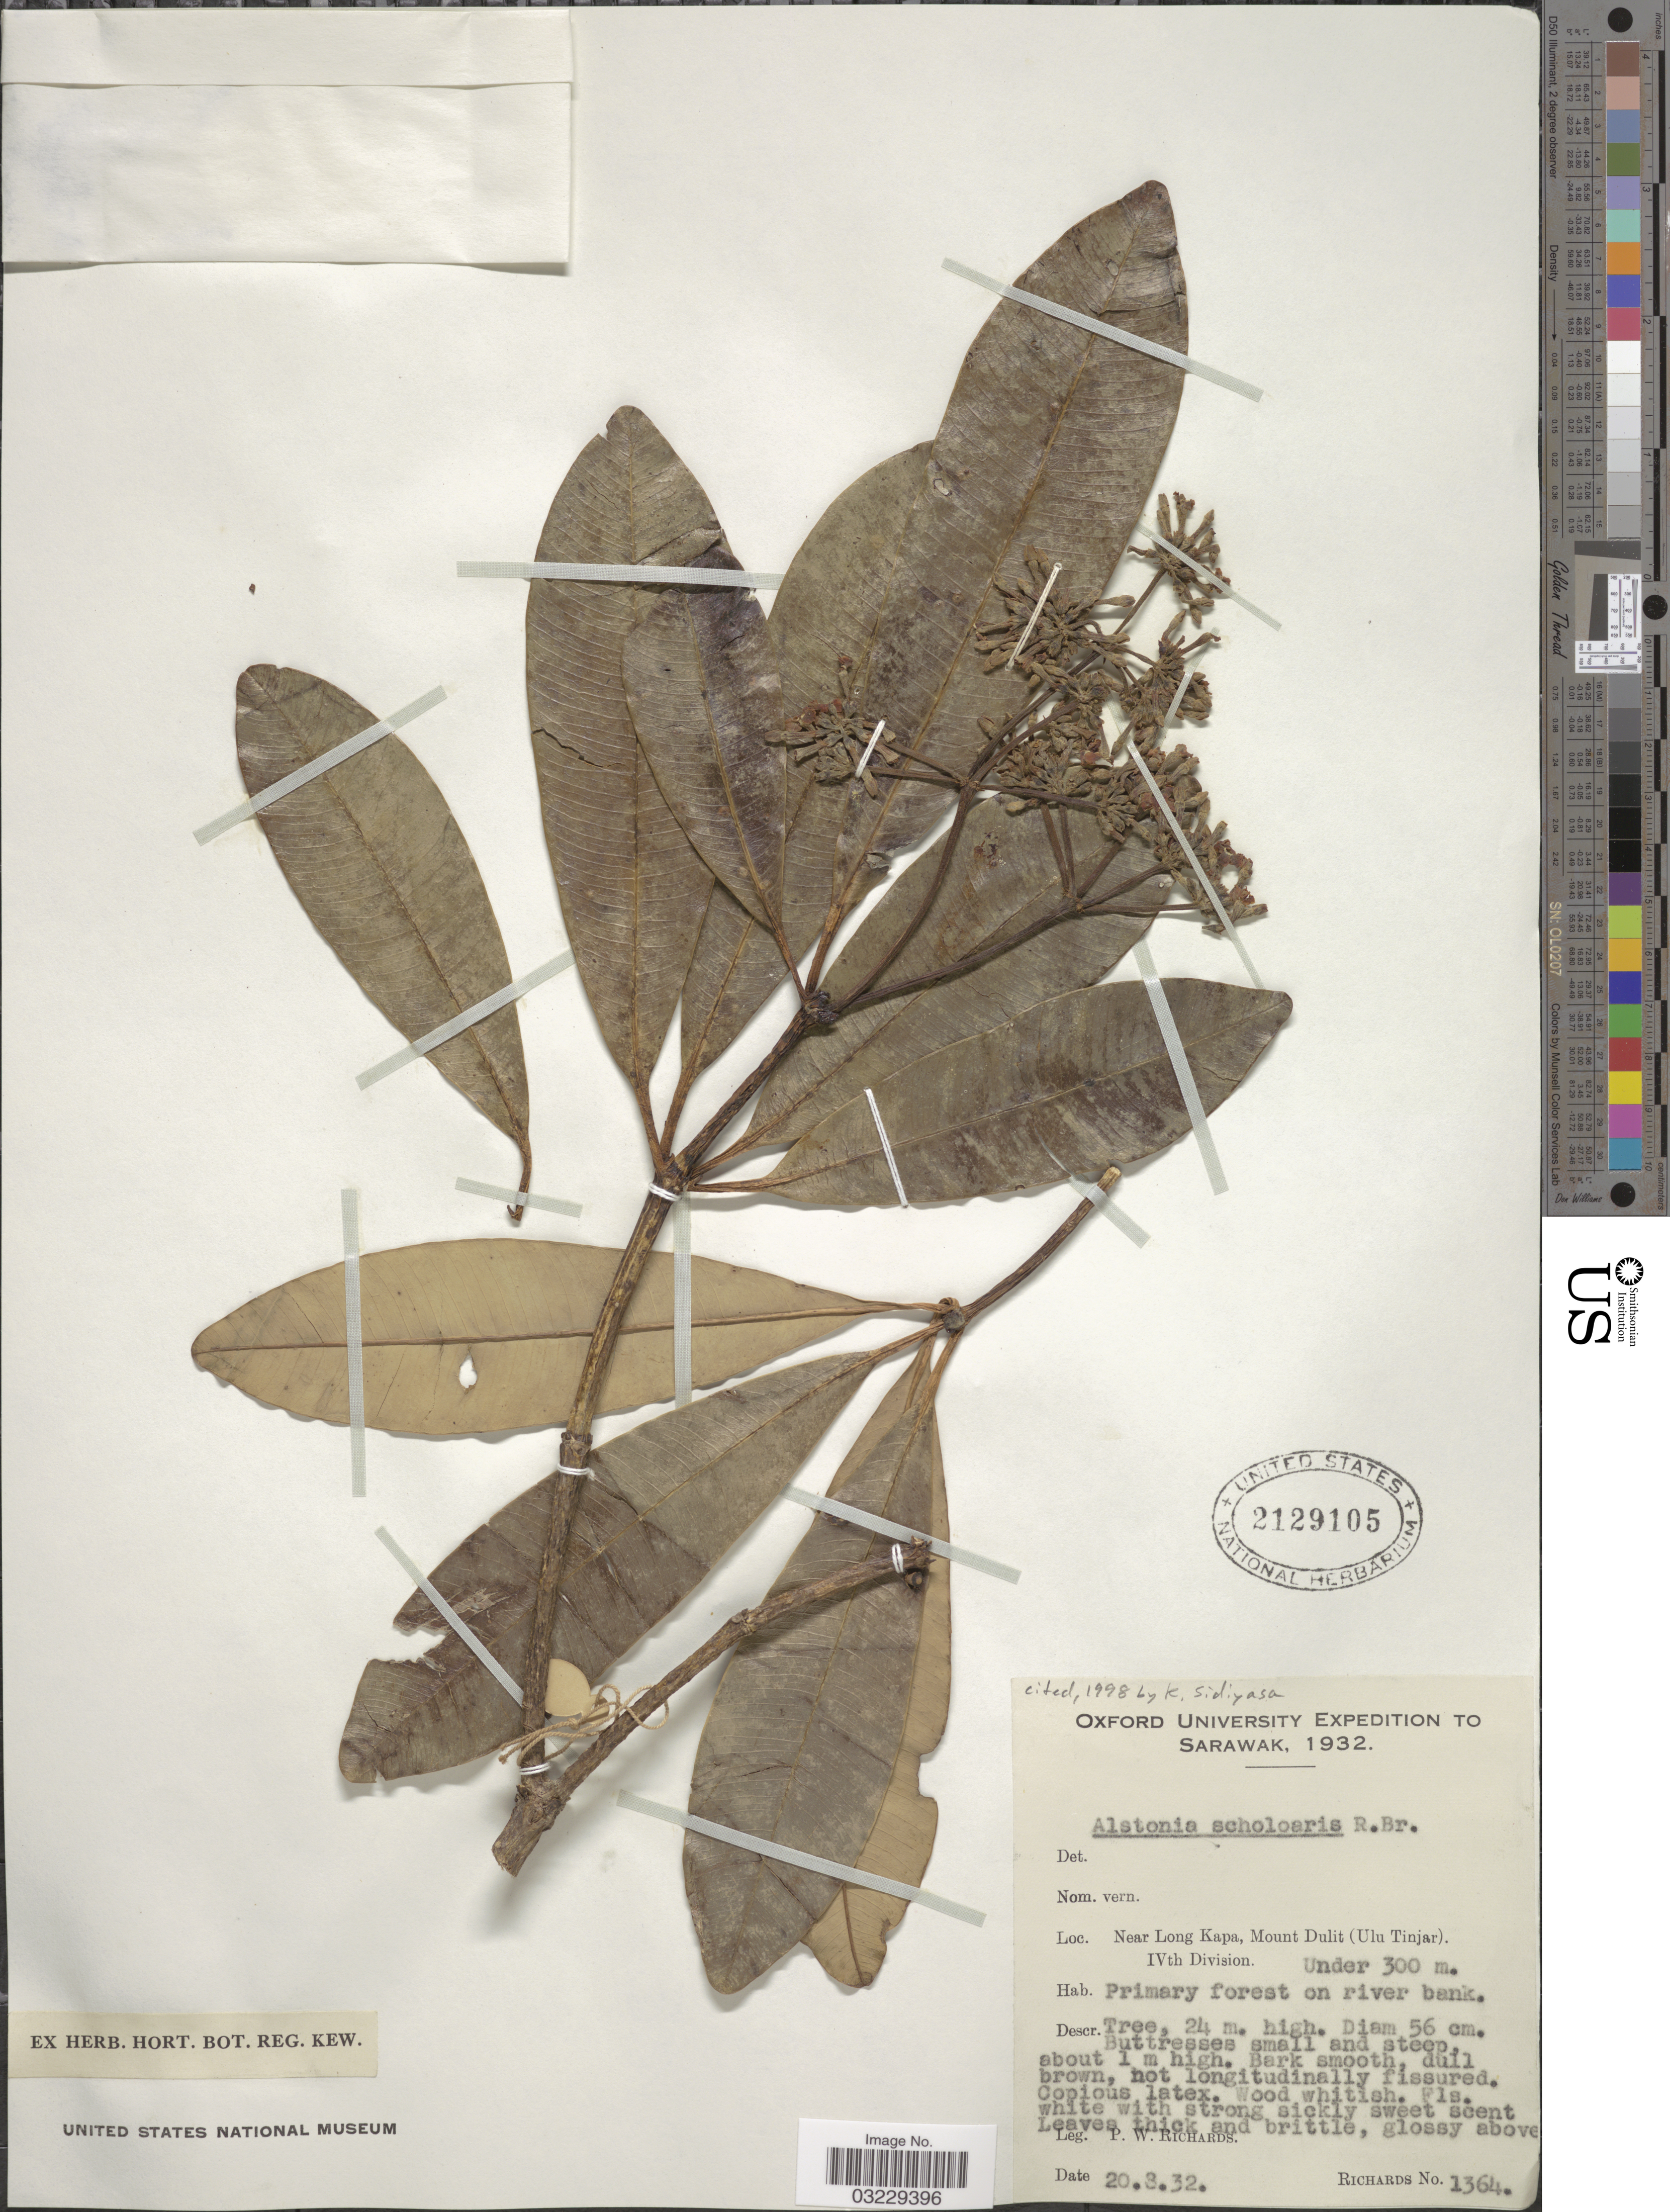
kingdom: Plantae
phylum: Tracheophyta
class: Magnoliopsida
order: Gentianales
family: Apocynaceae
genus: Alstonia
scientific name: Alstonia scholaris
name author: (L.) R. Br.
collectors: P. Richards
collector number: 1364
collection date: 1932-08-20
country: Malaysia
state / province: Sarawak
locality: Near Long Kapa, Mount Dulit (Ulu Tinjar). IVth Division.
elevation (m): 300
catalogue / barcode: US 2129105